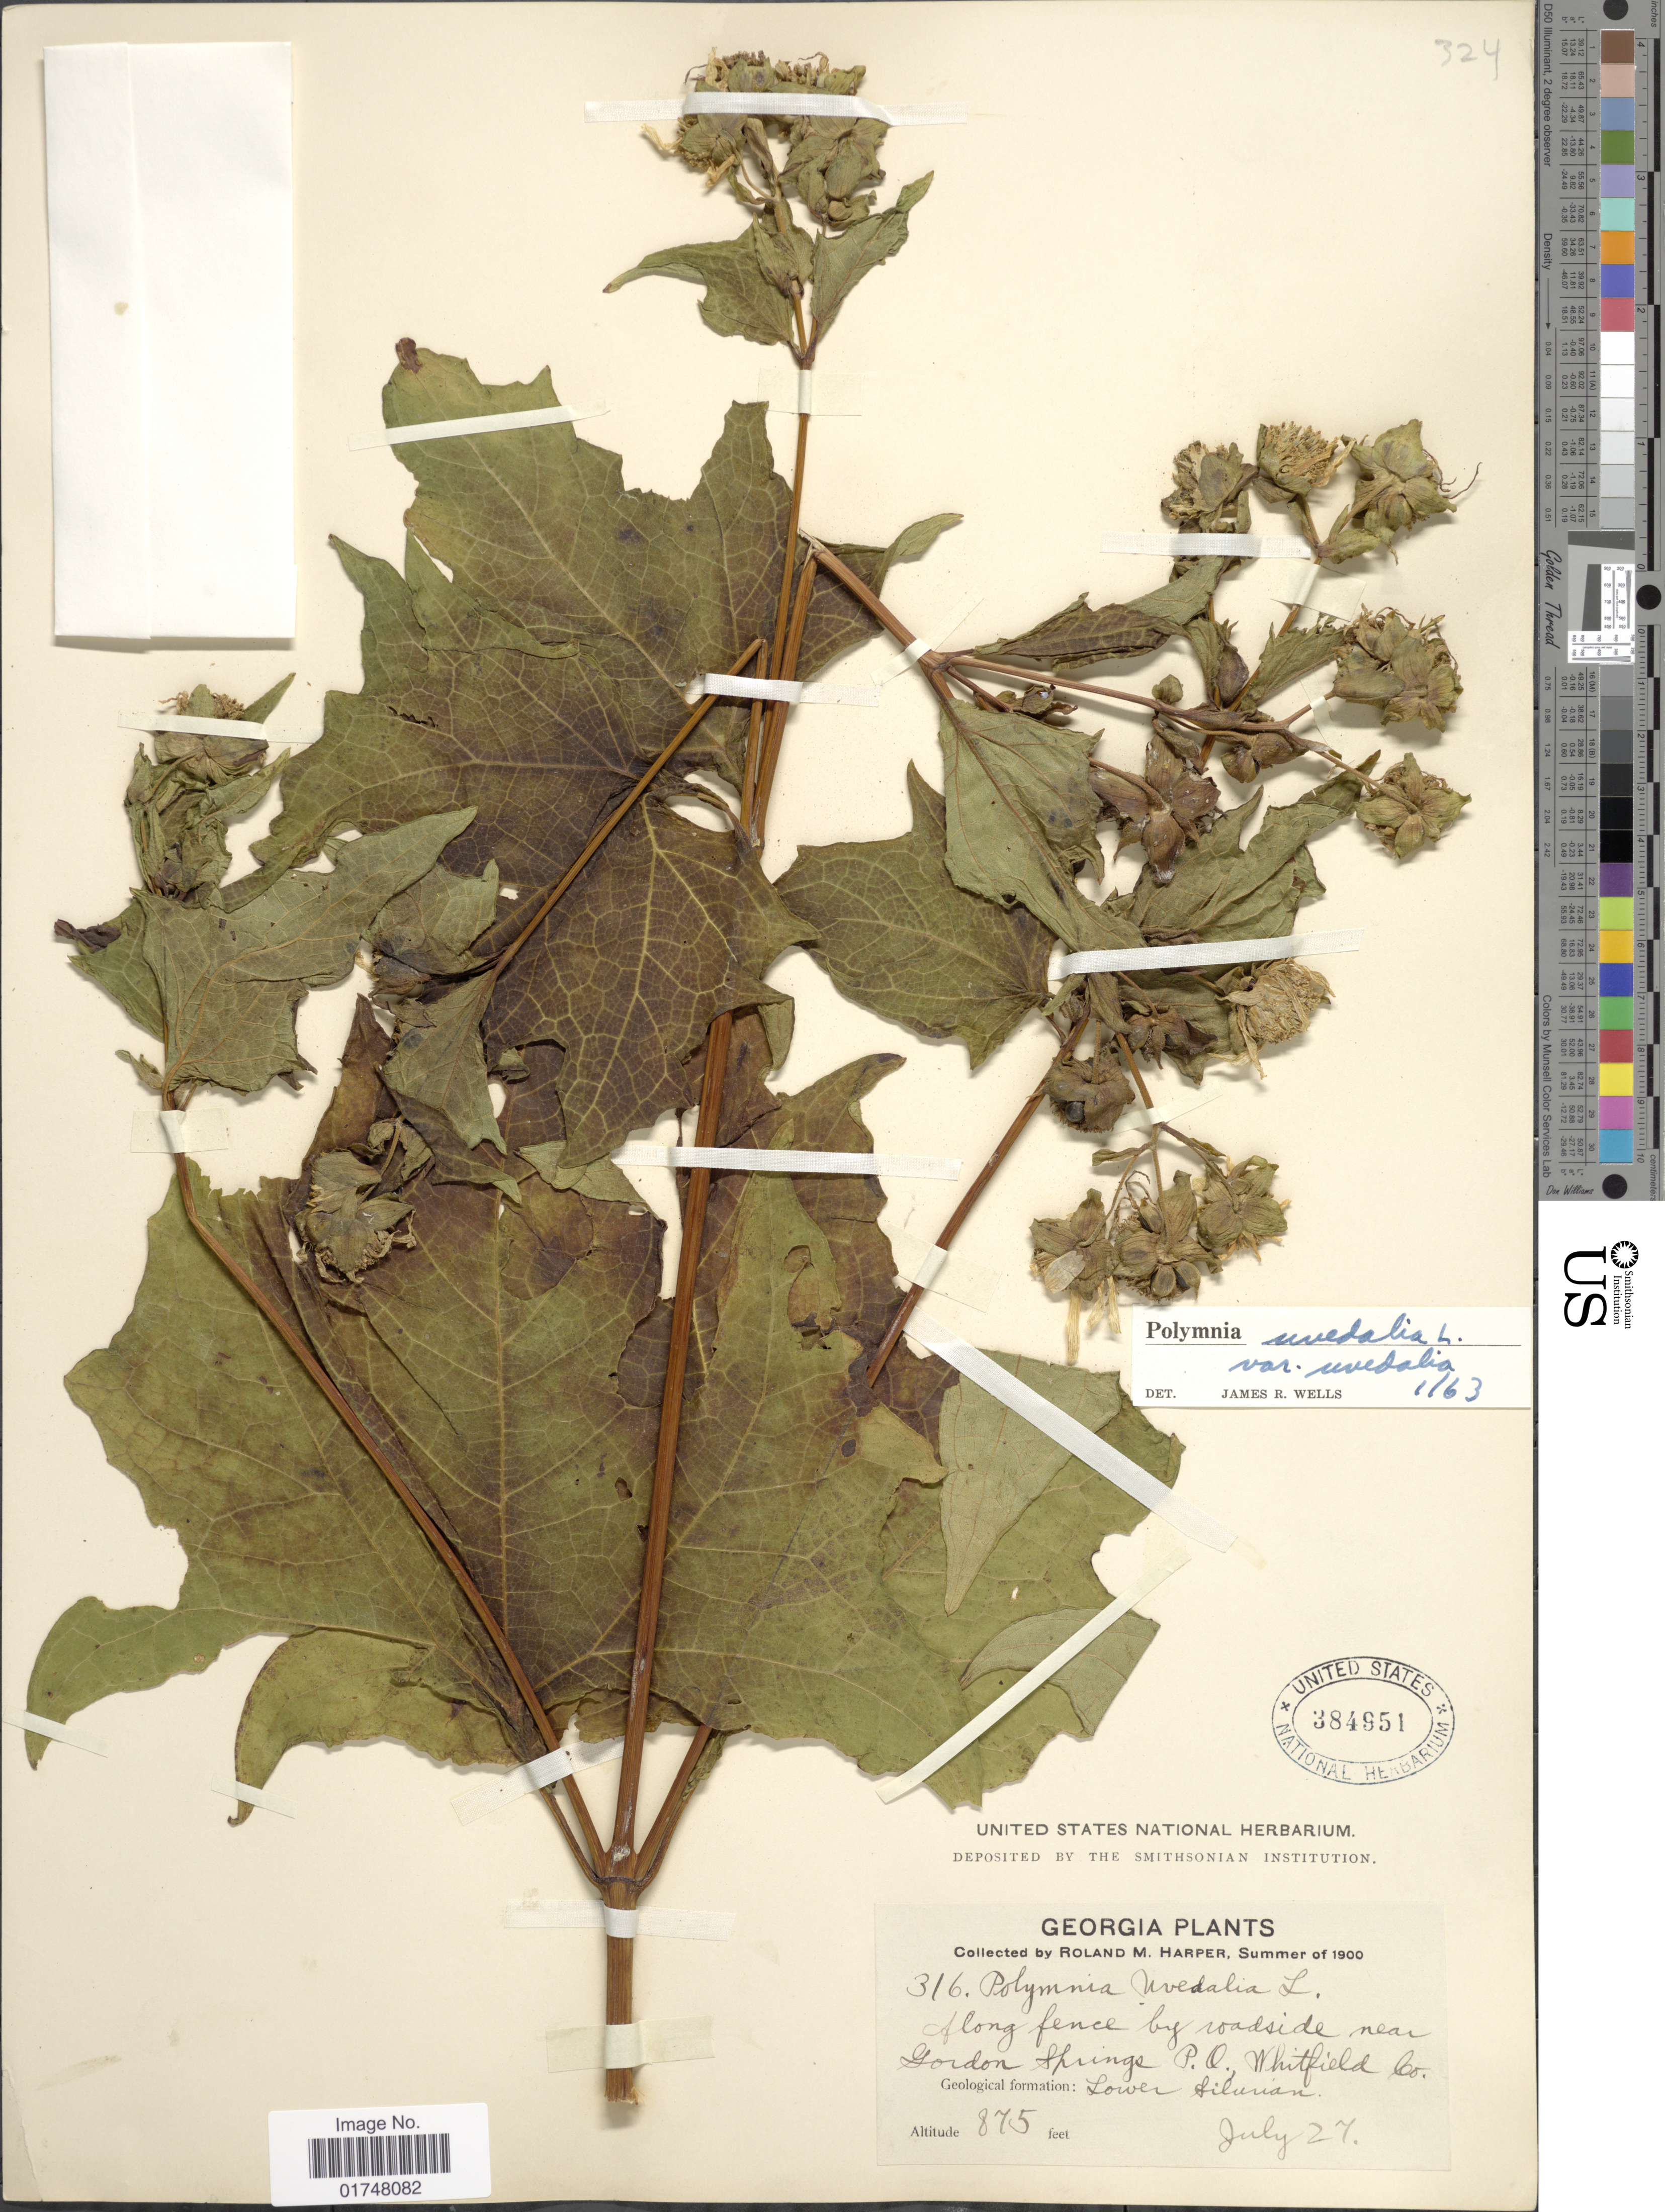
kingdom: Plantae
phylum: Tracheophyta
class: Magnoliopsida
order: Asterales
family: Asteraceae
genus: Smallanthus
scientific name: Smallanthus uvedalia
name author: (L.) Mack. ex Mack.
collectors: R. M. Harper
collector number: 316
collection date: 1900-07-27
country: United States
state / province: Georgia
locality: Near Gordon Springs P.O. Whitfield Co.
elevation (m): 267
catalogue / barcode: US 384951